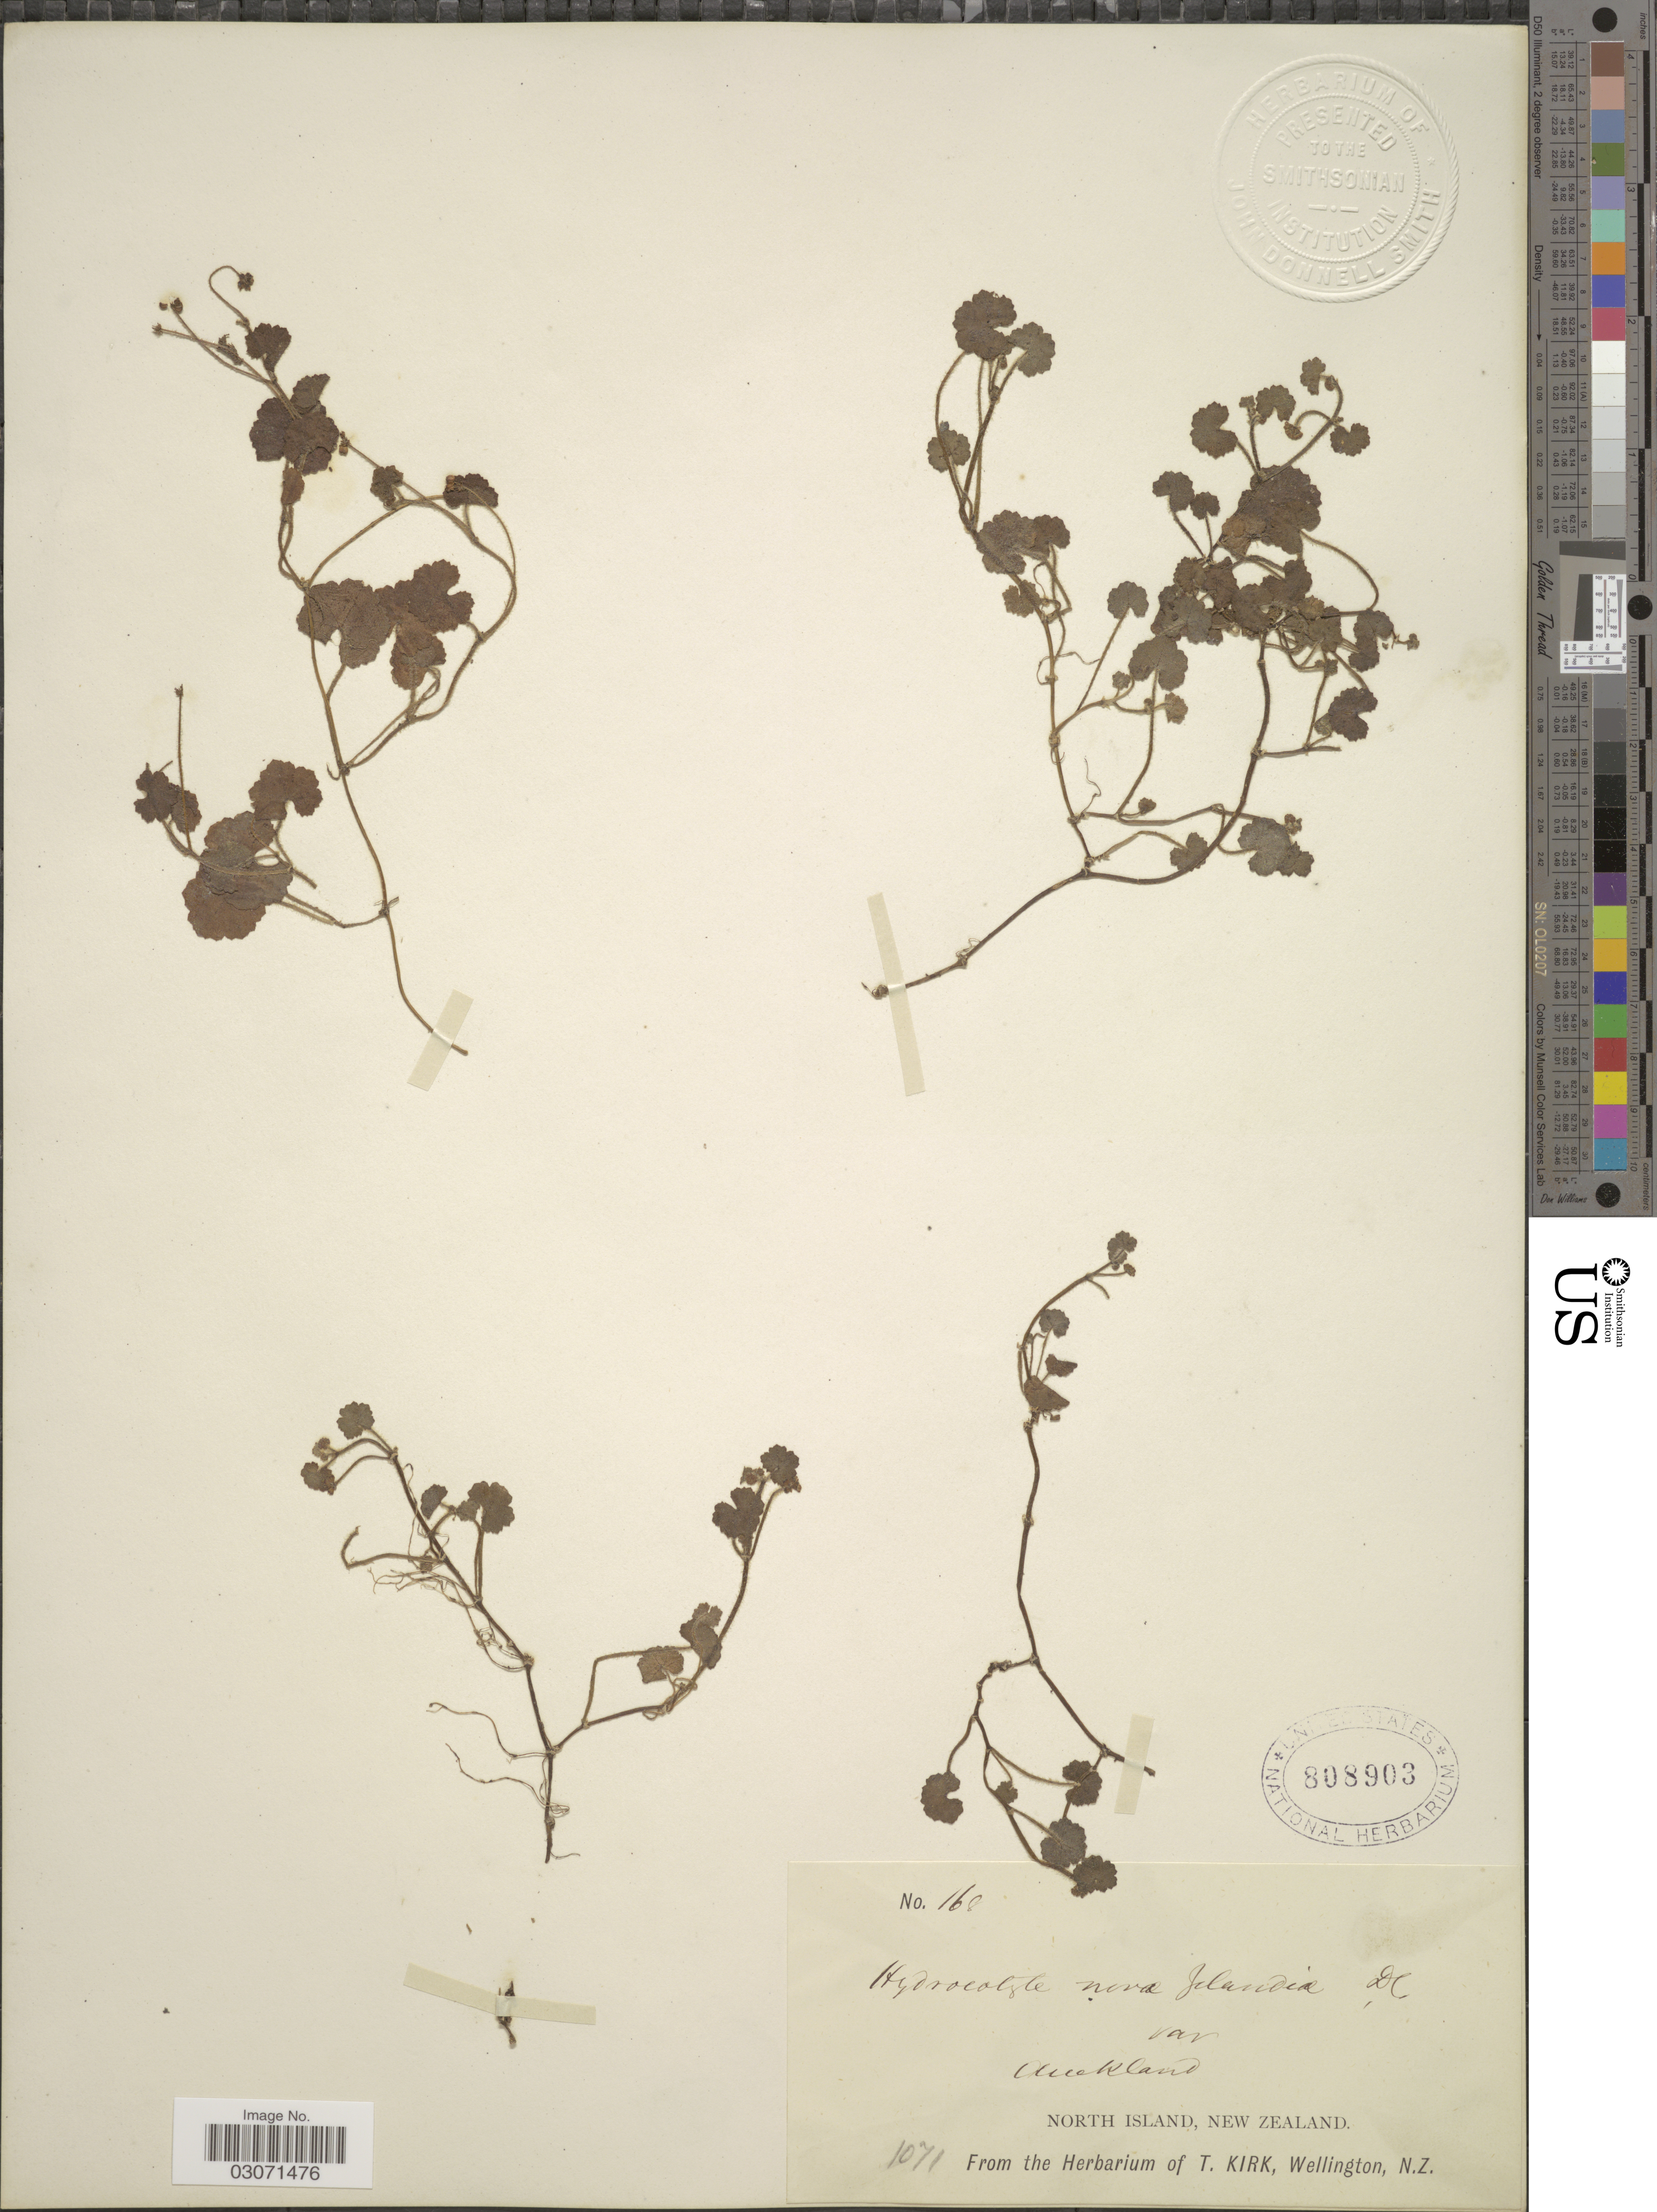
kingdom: Plantae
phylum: Tracheophyta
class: Magnoliopsida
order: Apiales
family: Araliaceae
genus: Hydrocotyle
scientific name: Hydrocotyle novae-zelandiae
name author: DC.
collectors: ex herb. T. Kirk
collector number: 168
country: New Zealand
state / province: Auckland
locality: North Island.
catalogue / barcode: US 808903